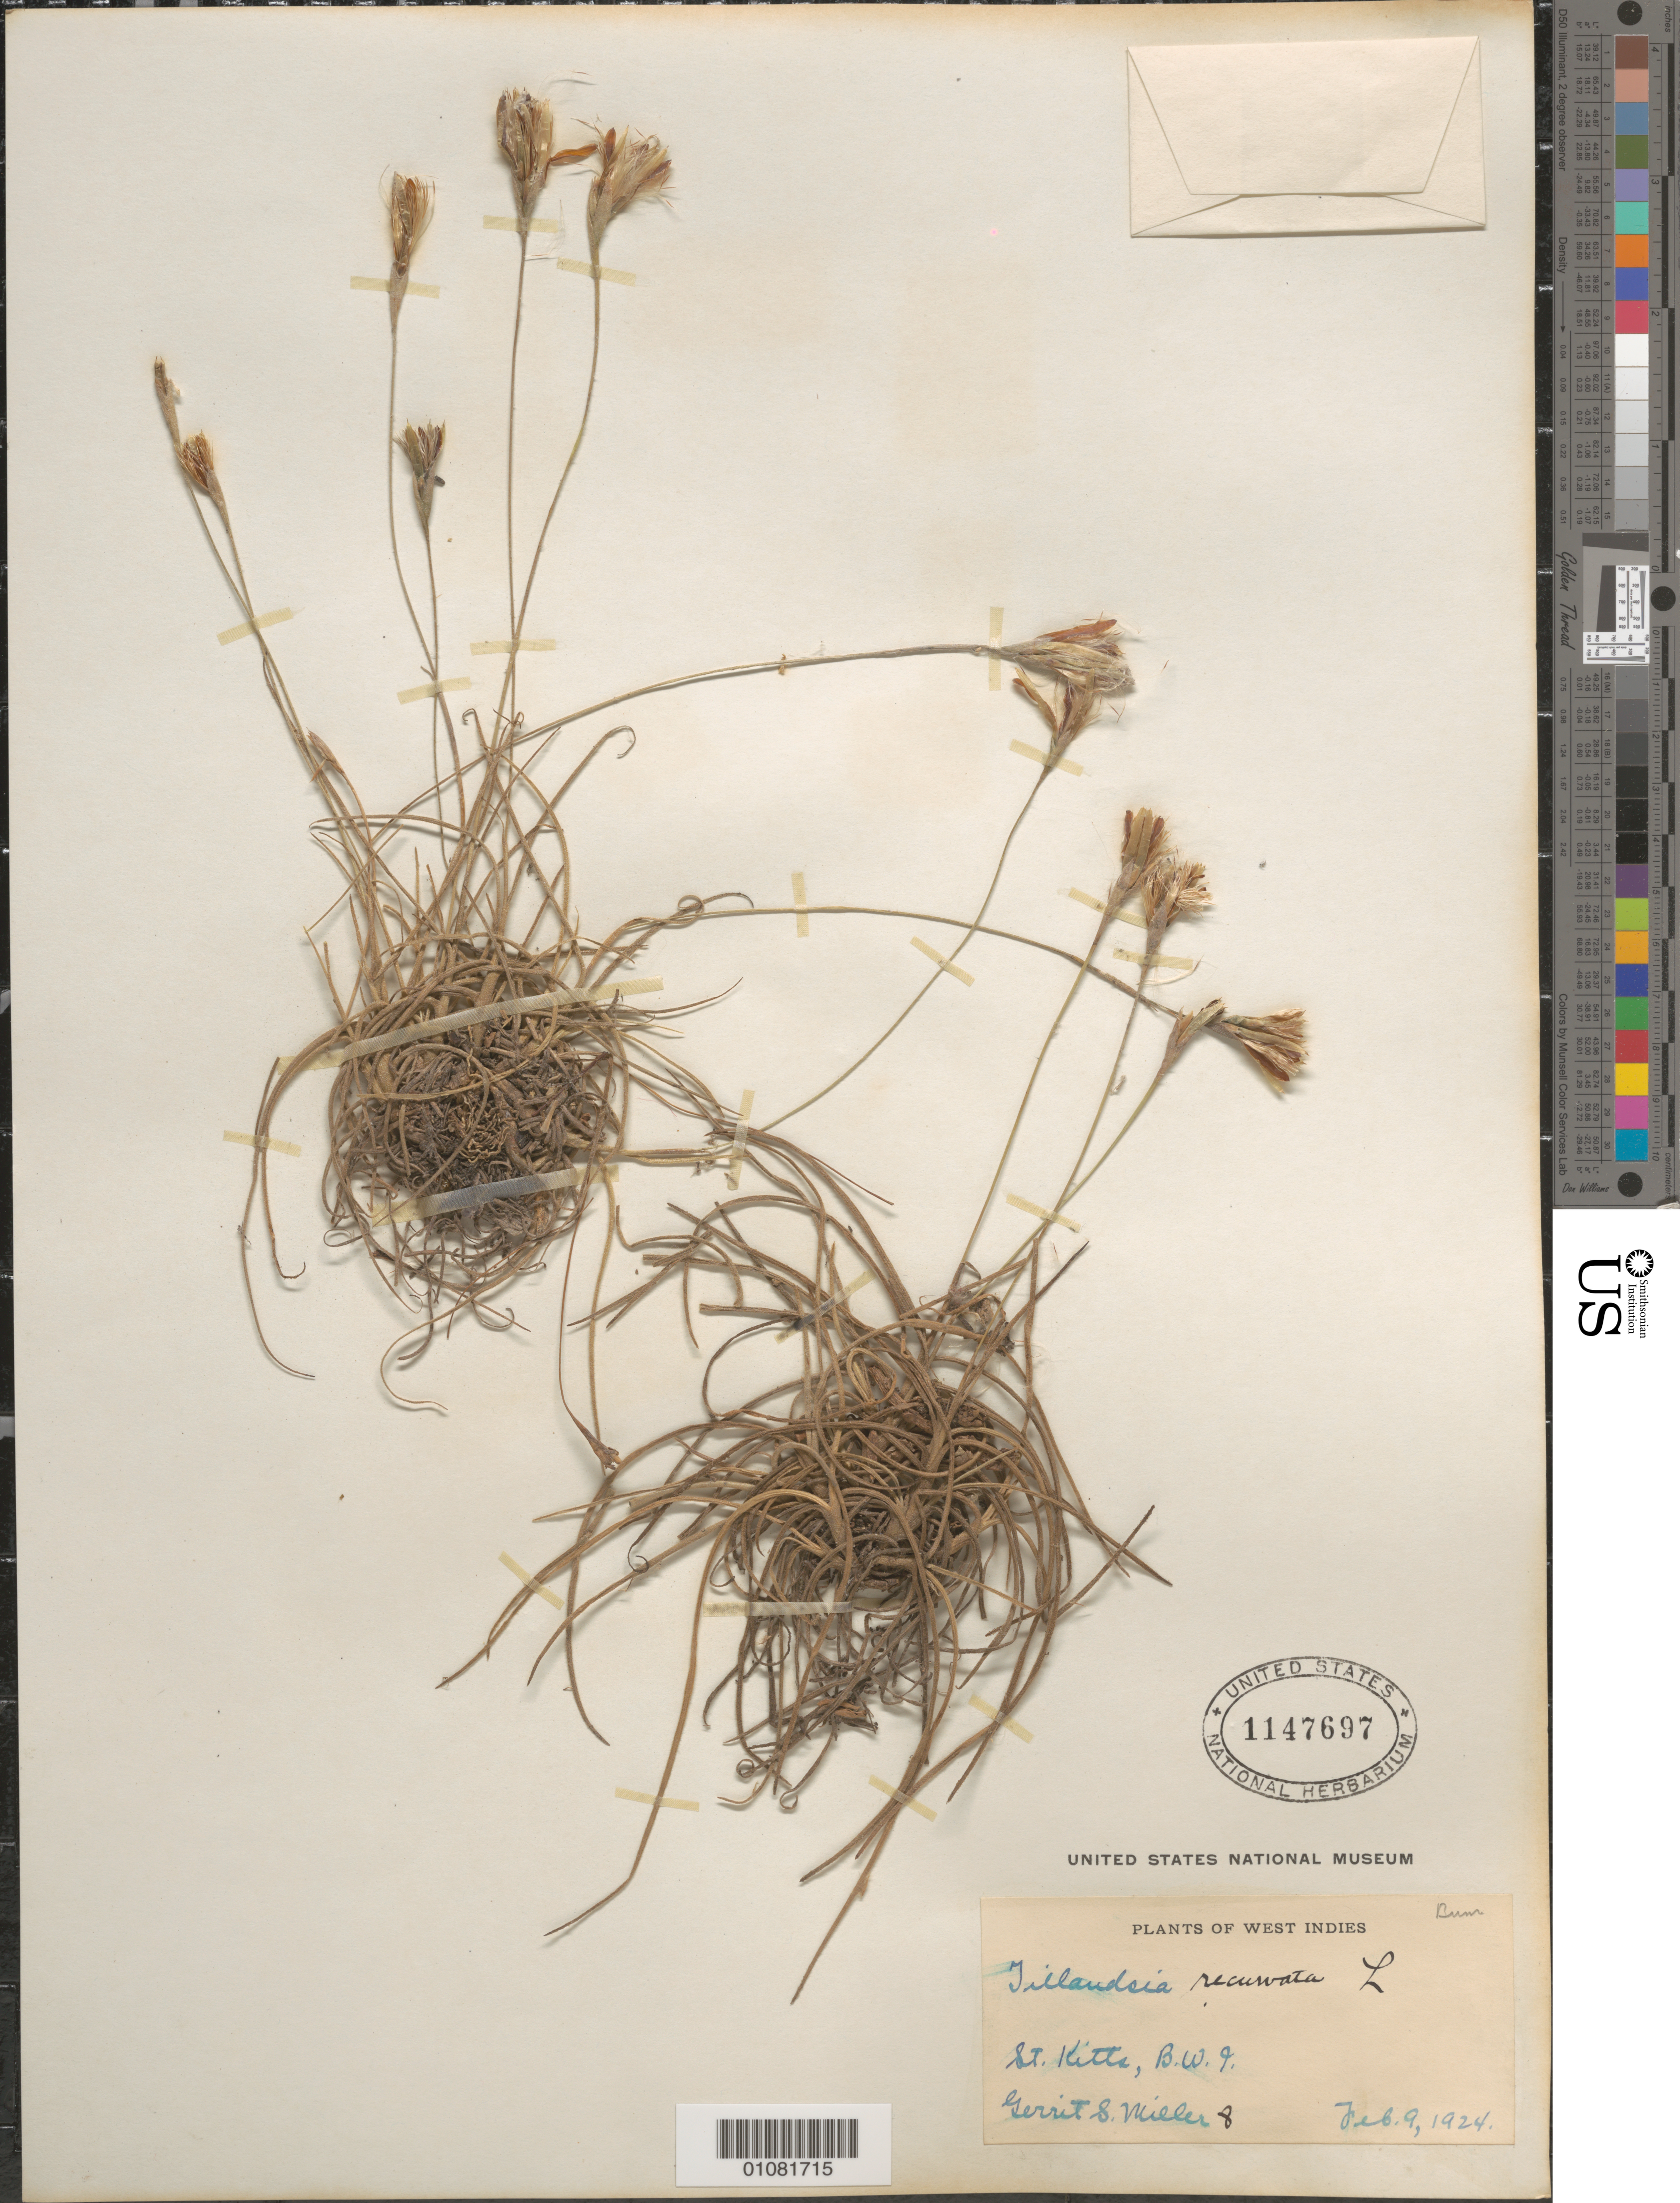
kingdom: Plantae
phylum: Tracheophyta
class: Liliopsida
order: Poales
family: Bromeliaceae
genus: Tillandsia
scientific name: Tillandsia recurvata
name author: L.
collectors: G. S. Miller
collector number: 8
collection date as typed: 09 Feb 1924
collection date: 1924-02-09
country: St. Christopher-Nevis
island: St. Christopher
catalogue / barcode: US 1147697